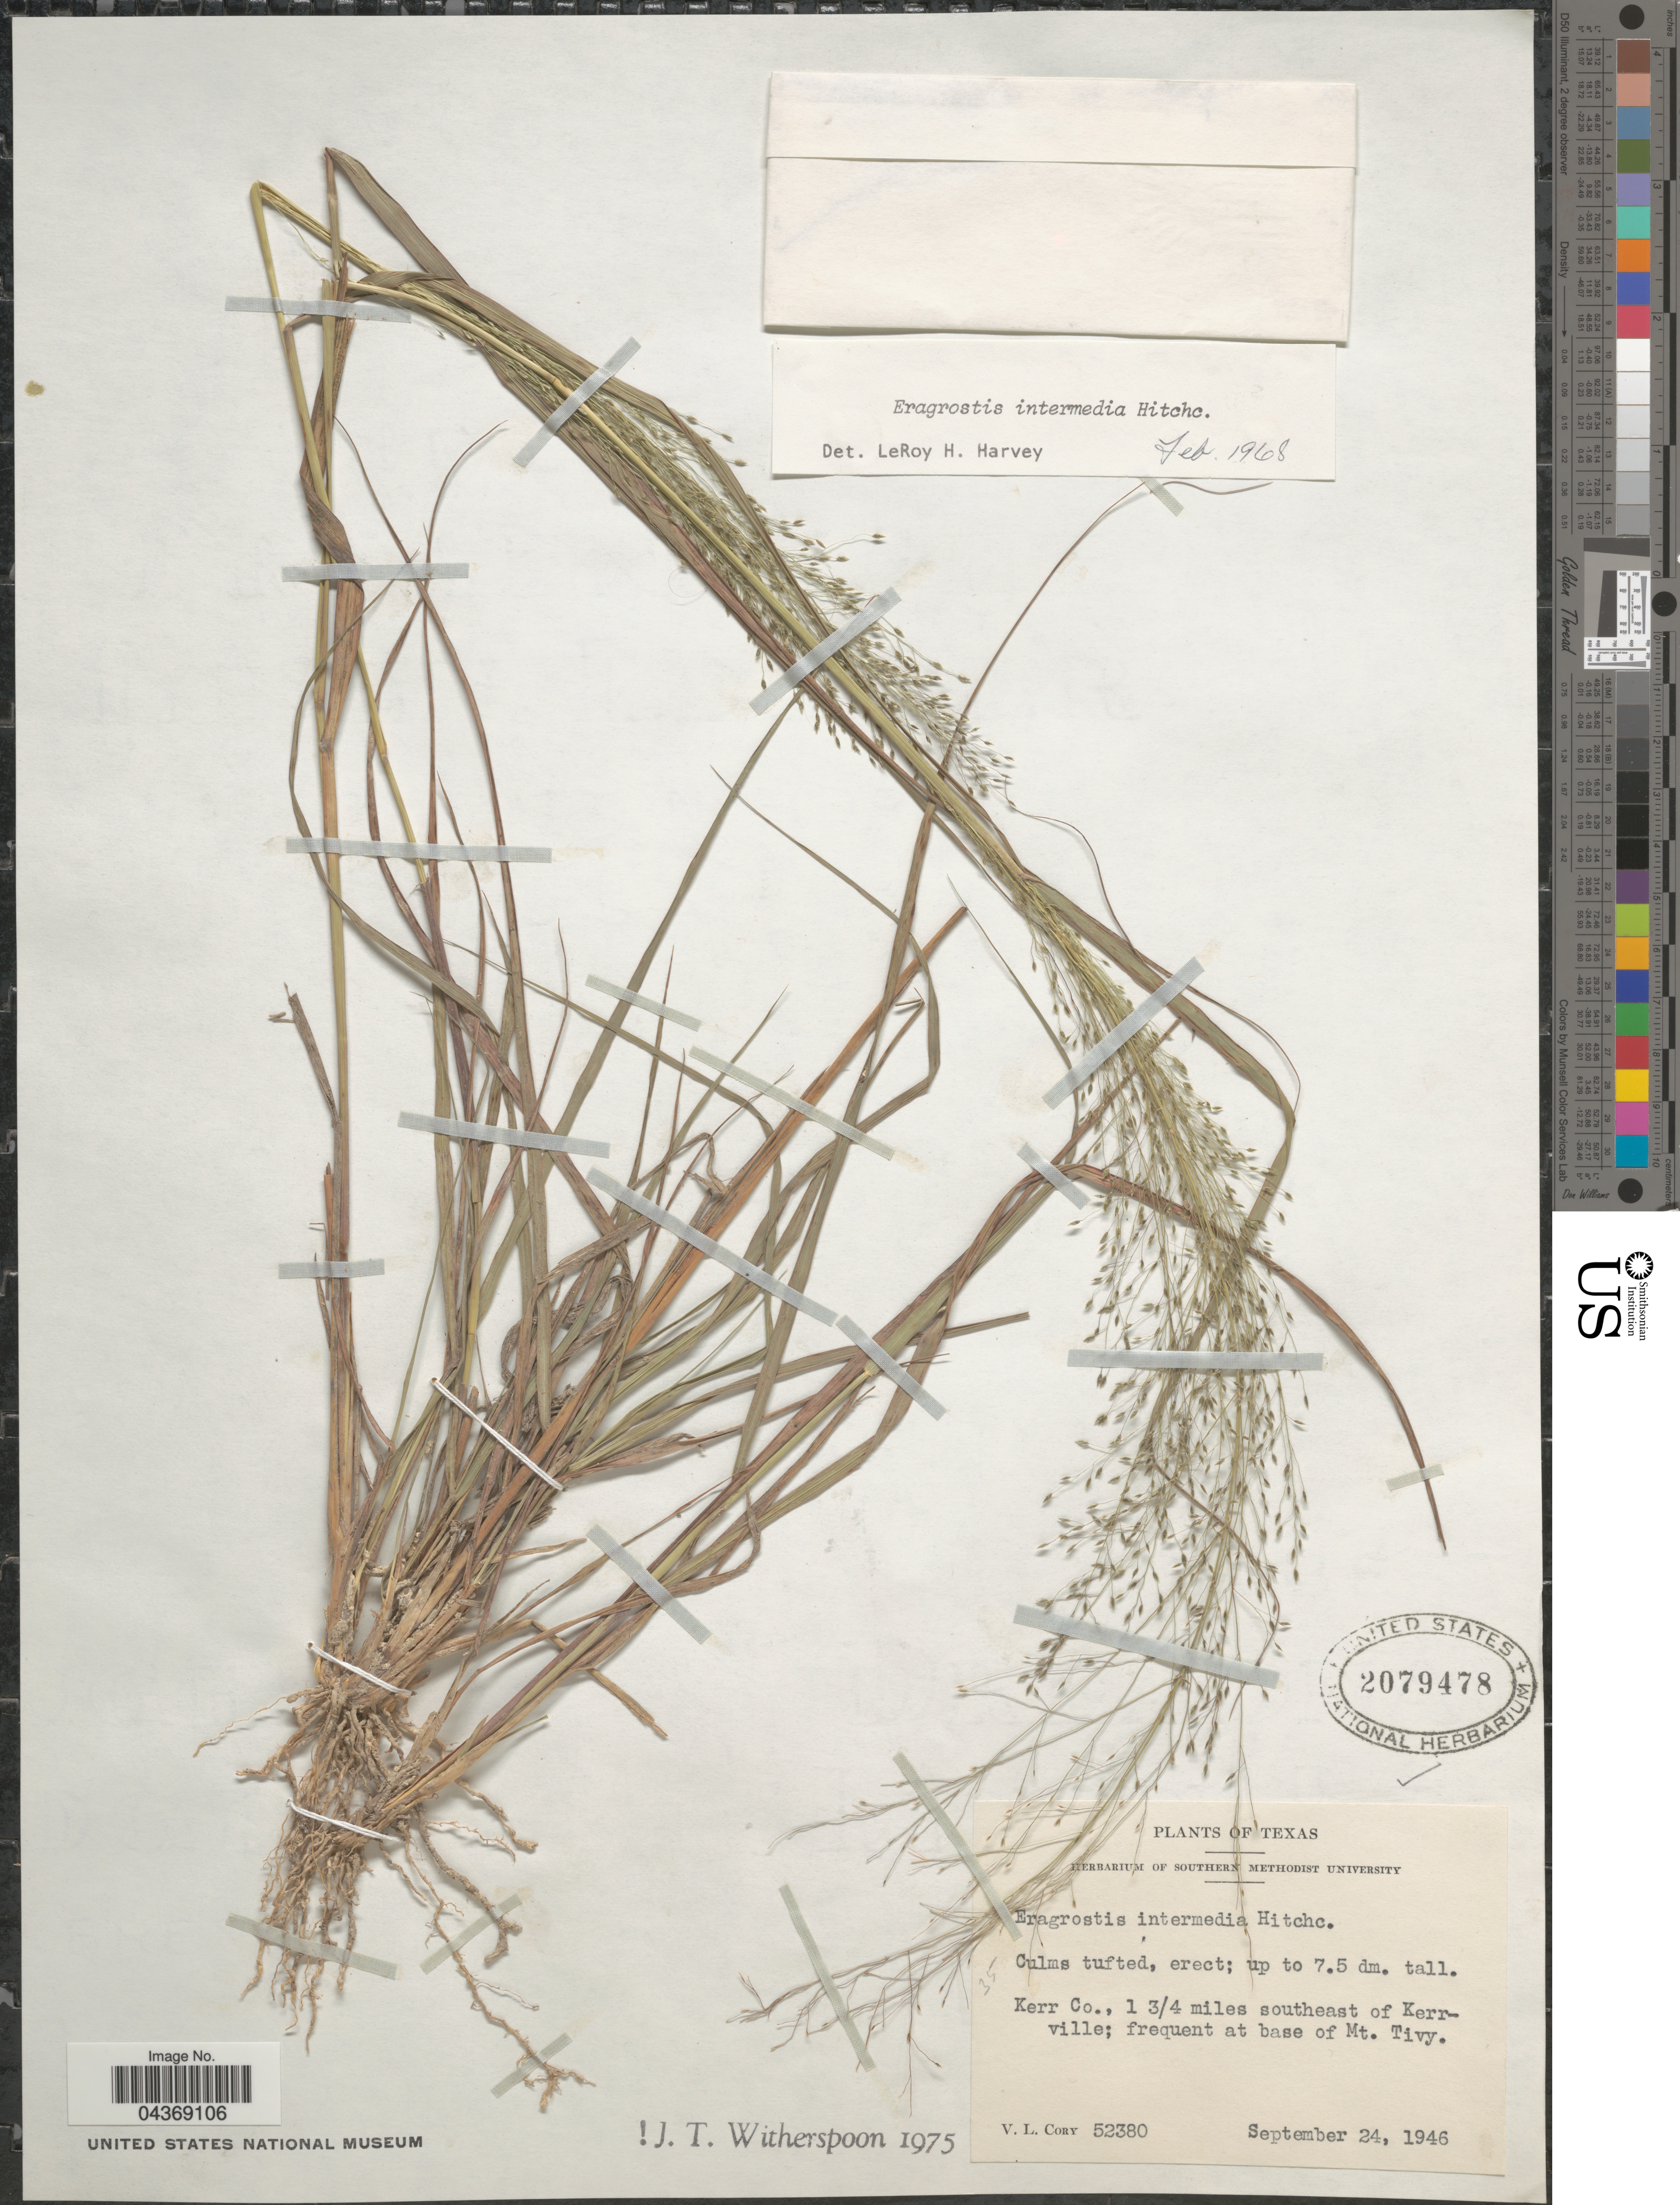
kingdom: Plantae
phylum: Tracheophyta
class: Liliopsida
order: Poales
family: Poaceae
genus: Eragrostis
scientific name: Eragrostis intermedia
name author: Hitchc.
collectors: V. Cory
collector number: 52380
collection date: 1946-09-24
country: United States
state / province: Texas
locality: Kerr Co., 1 3/4 miles southeast of Kerrville; frequent at base of Mt. Tivy.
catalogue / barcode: US 2079478